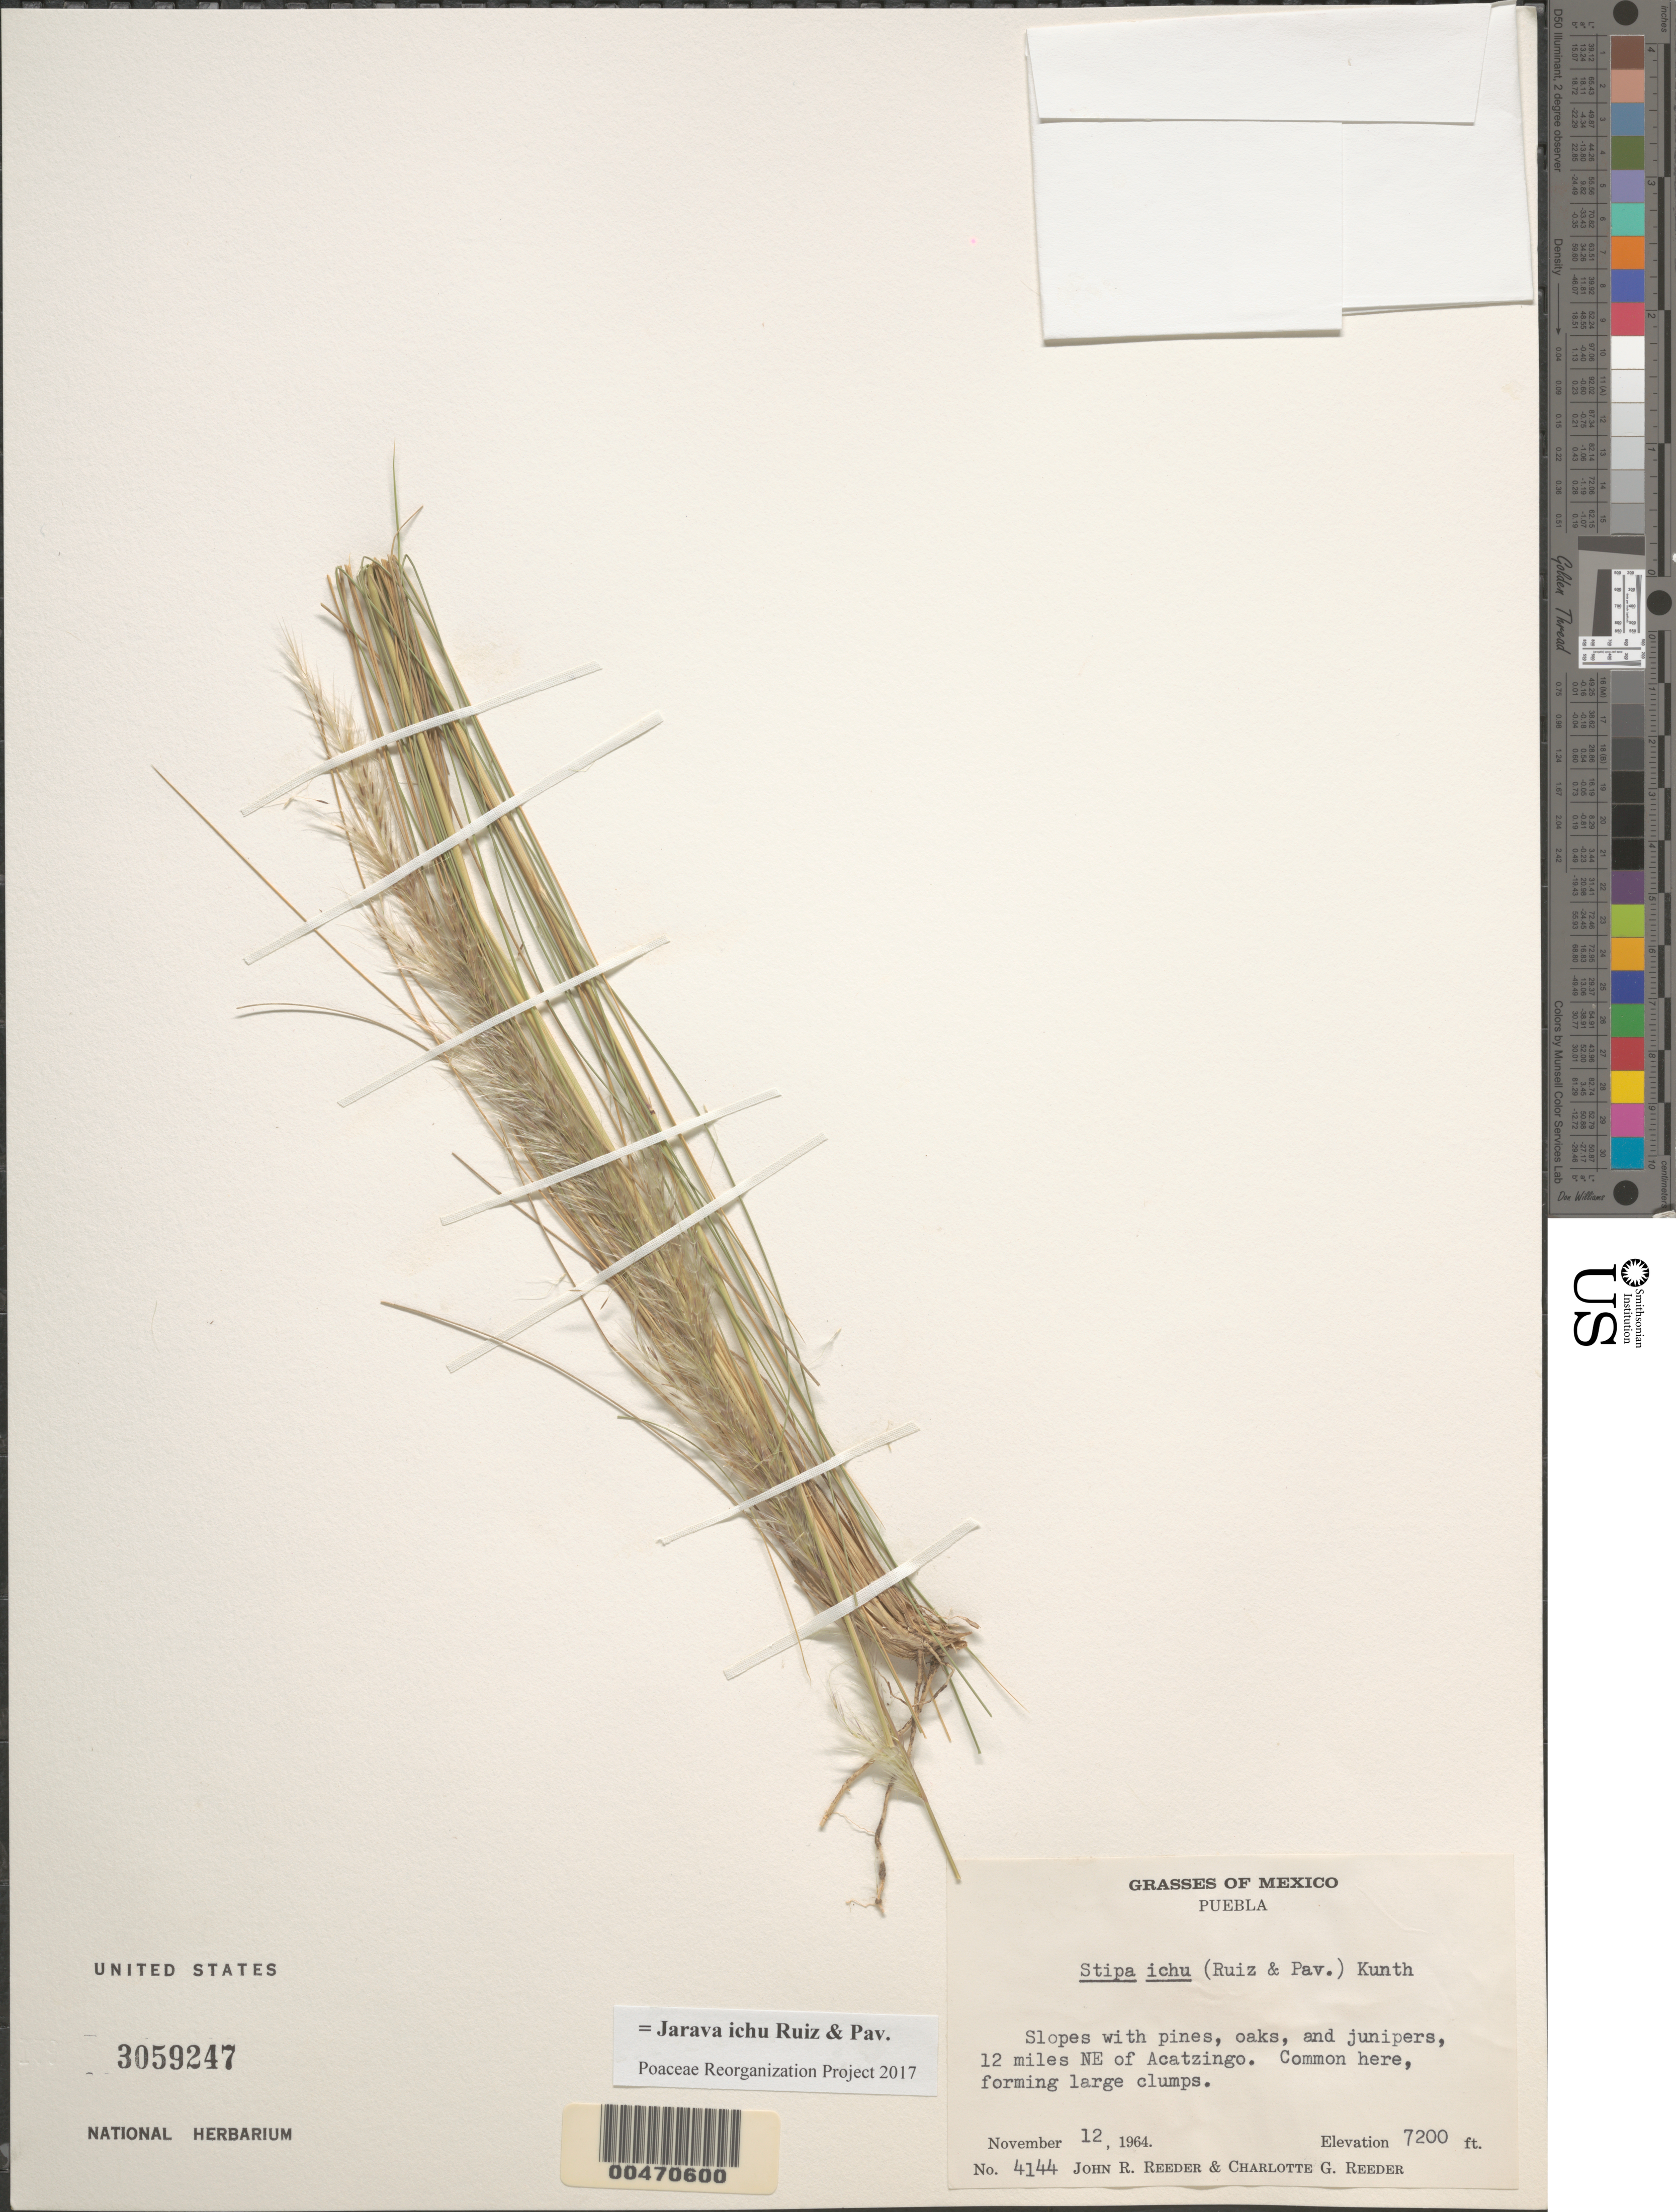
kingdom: Plantae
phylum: Tracheophyta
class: Liliopsida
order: Poales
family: Poaceae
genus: Jarava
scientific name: Jarava ichu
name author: Ruiz & Pav.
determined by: Poaceae Reorganization Project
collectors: J. R. Reeder & C. G. Reeder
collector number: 4144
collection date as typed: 12 Nov 1964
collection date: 1964-11-12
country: Mexico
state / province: Puebla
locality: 12 mi NE of Acatzingo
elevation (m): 2195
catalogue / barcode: US 3059247